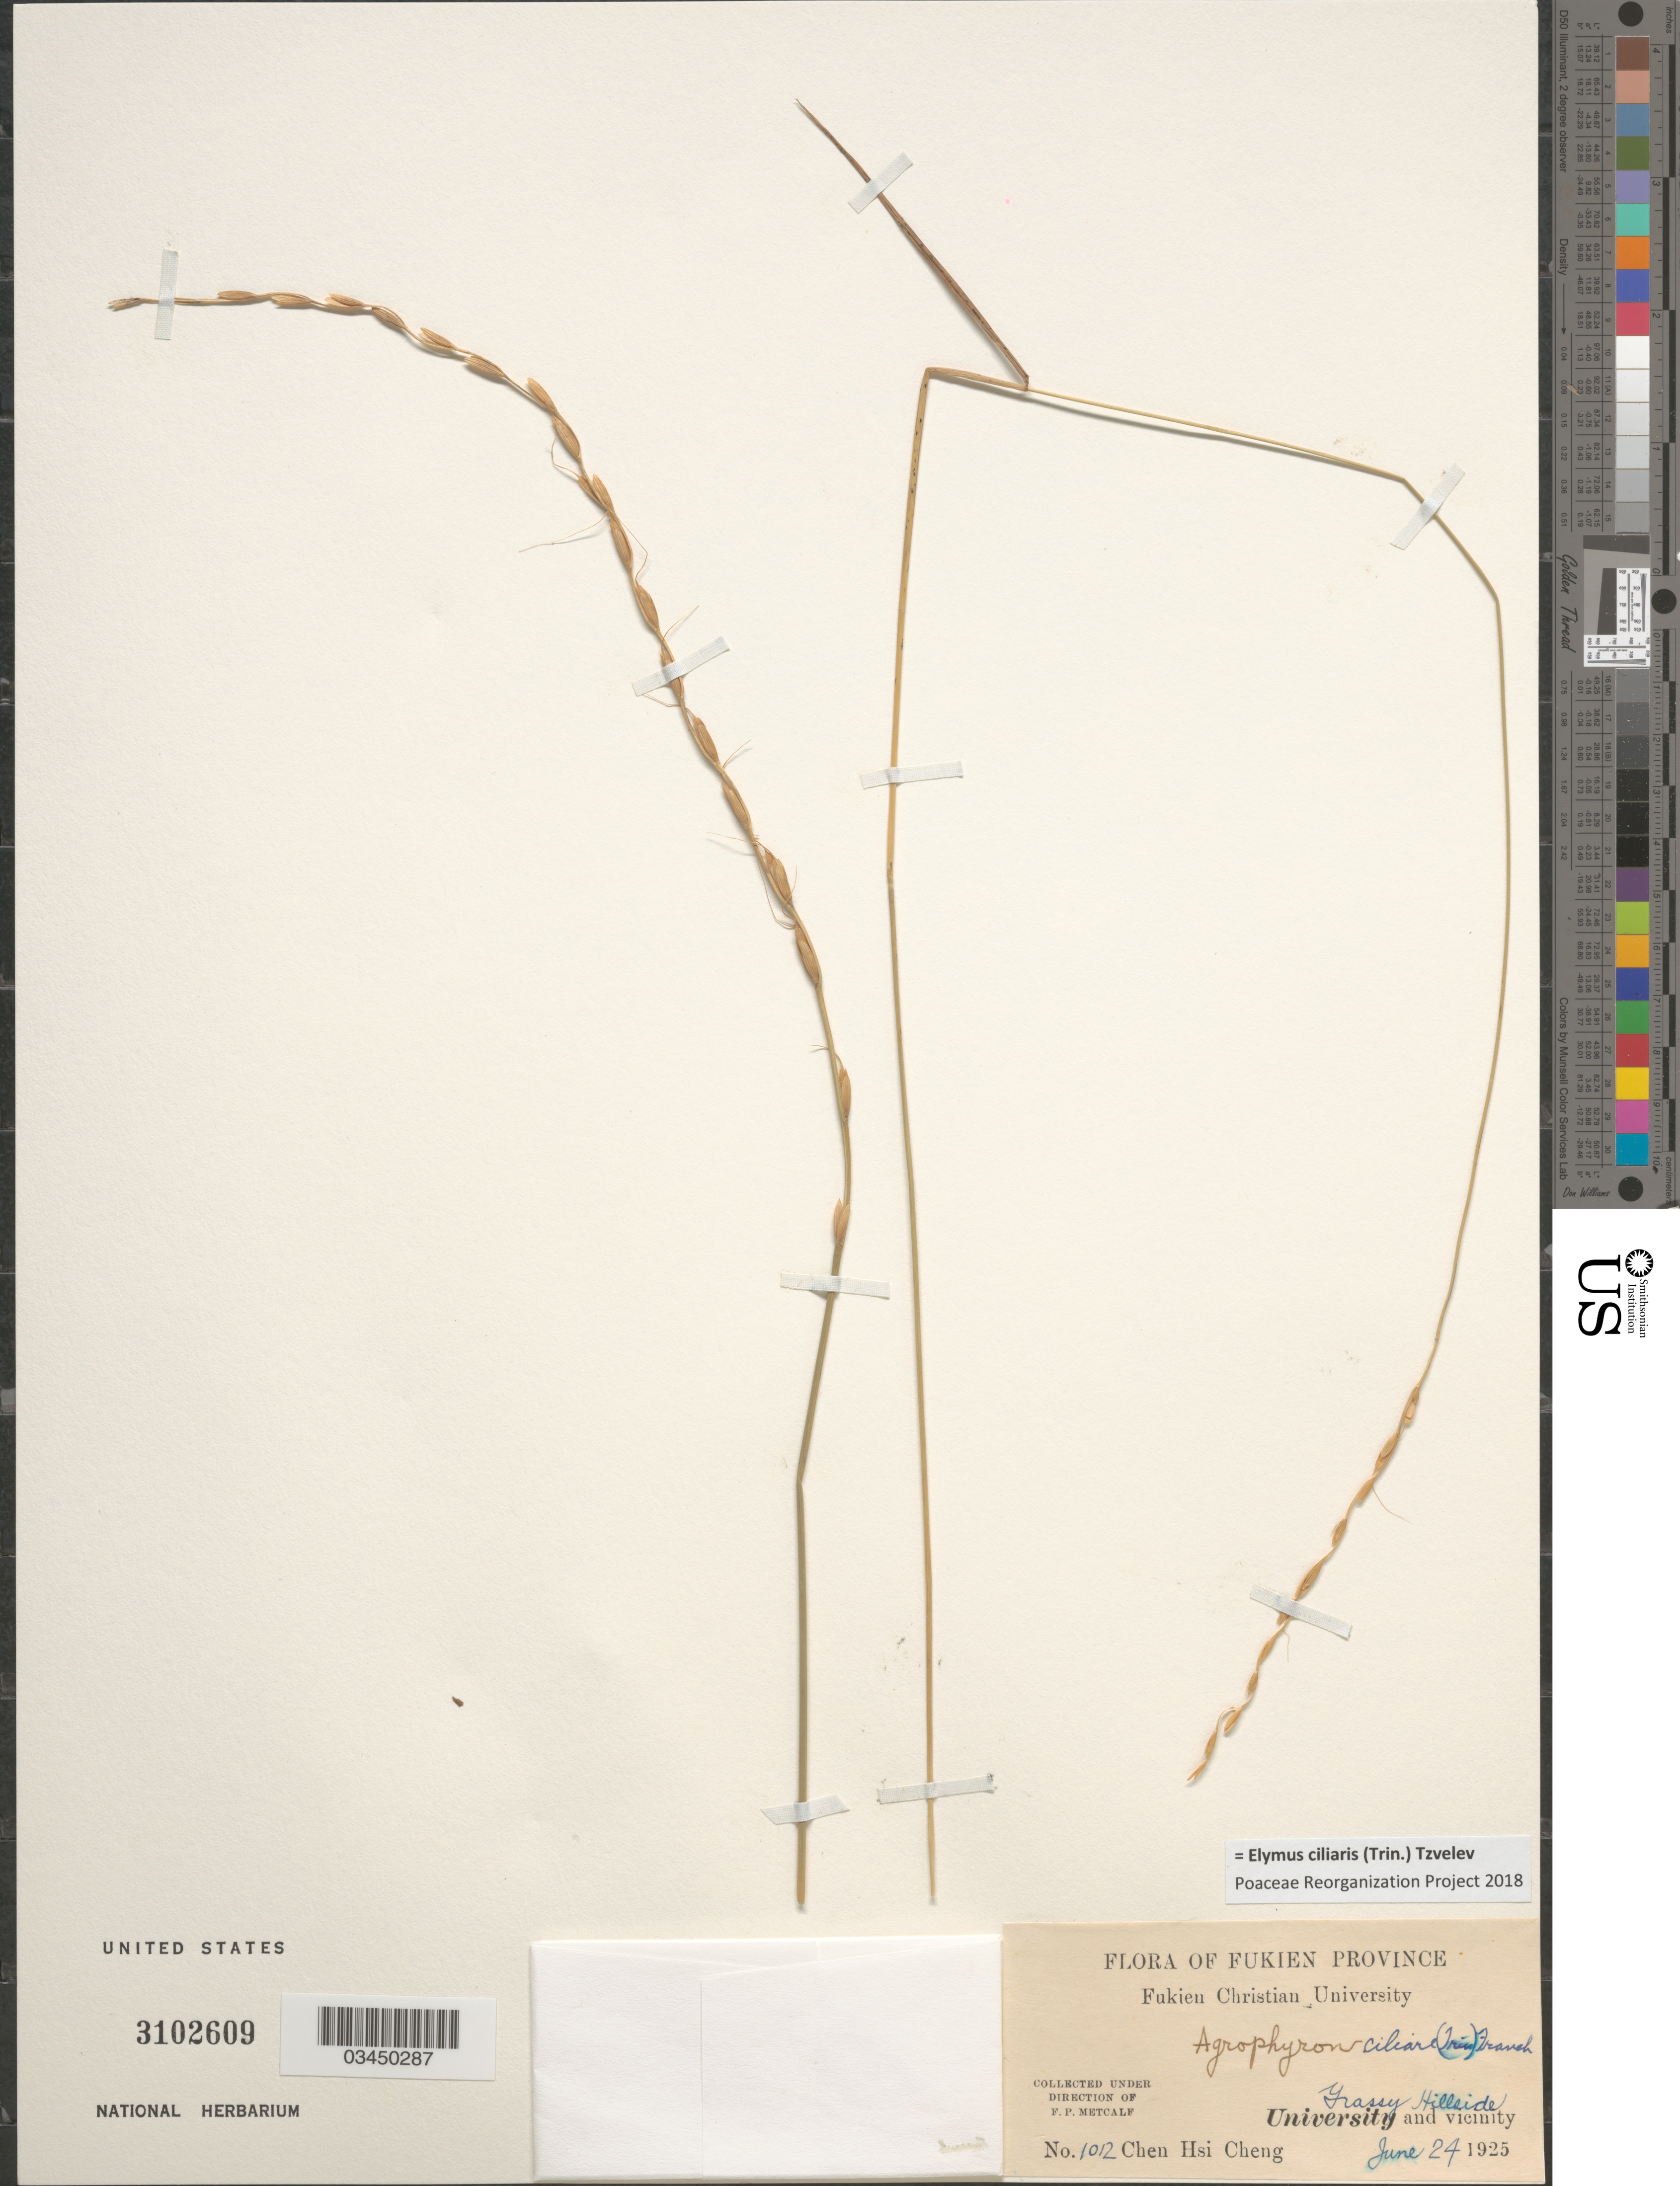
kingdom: Plantae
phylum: Tracheophyta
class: Liliopsida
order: Poales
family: Poaceae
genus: Elymus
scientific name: Elymus ciliaris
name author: (Trin.) Tzvelev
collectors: Chen Hsi Cheng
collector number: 1012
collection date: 1925-06-24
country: China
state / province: Fujian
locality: Fukien Province. Grassy Hillside. University and vicinity.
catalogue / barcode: US 3102609